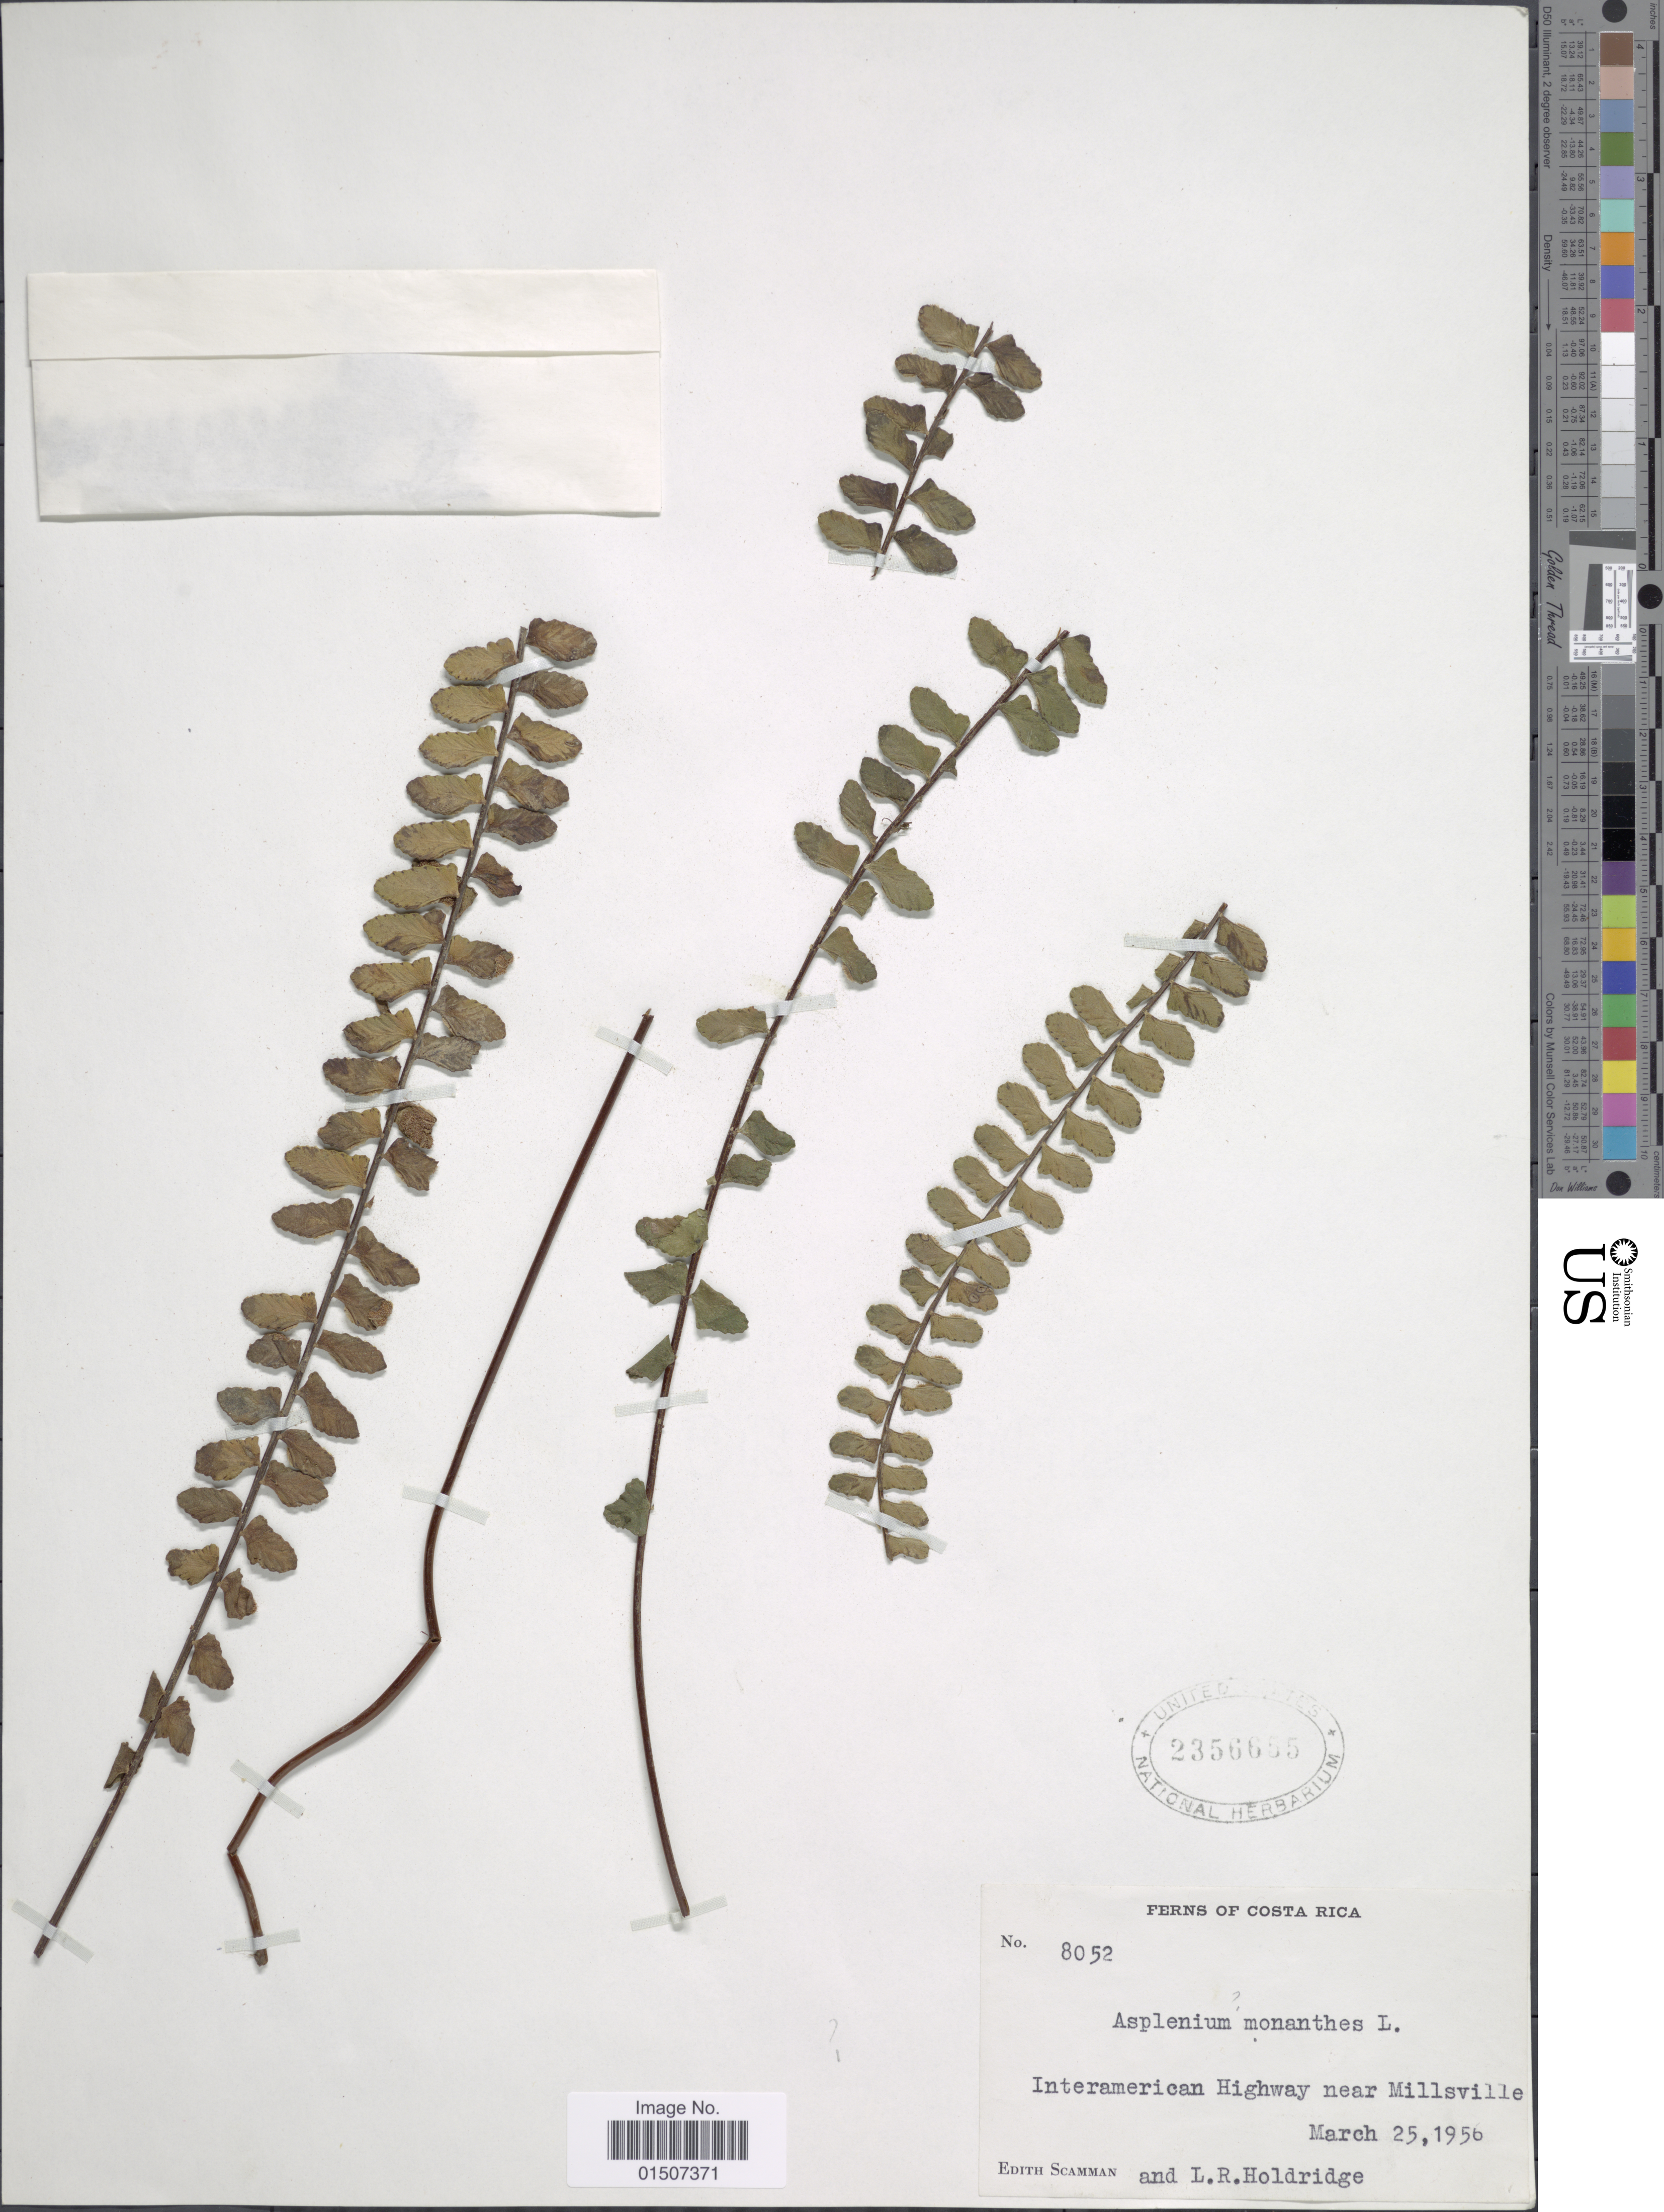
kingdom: Plantae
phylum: Tracheophyta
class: Polypodiopsida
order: Polypodiales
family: Aspleniaceae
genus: Asplenium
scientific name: Asplenium polyphyllum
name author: Bertol.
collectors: E. Scamman & L. Holdridge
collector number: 8052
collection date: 1956-03-25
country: Costa Rica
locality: Interamerican Highway near Millsville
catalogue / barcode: US 2356655